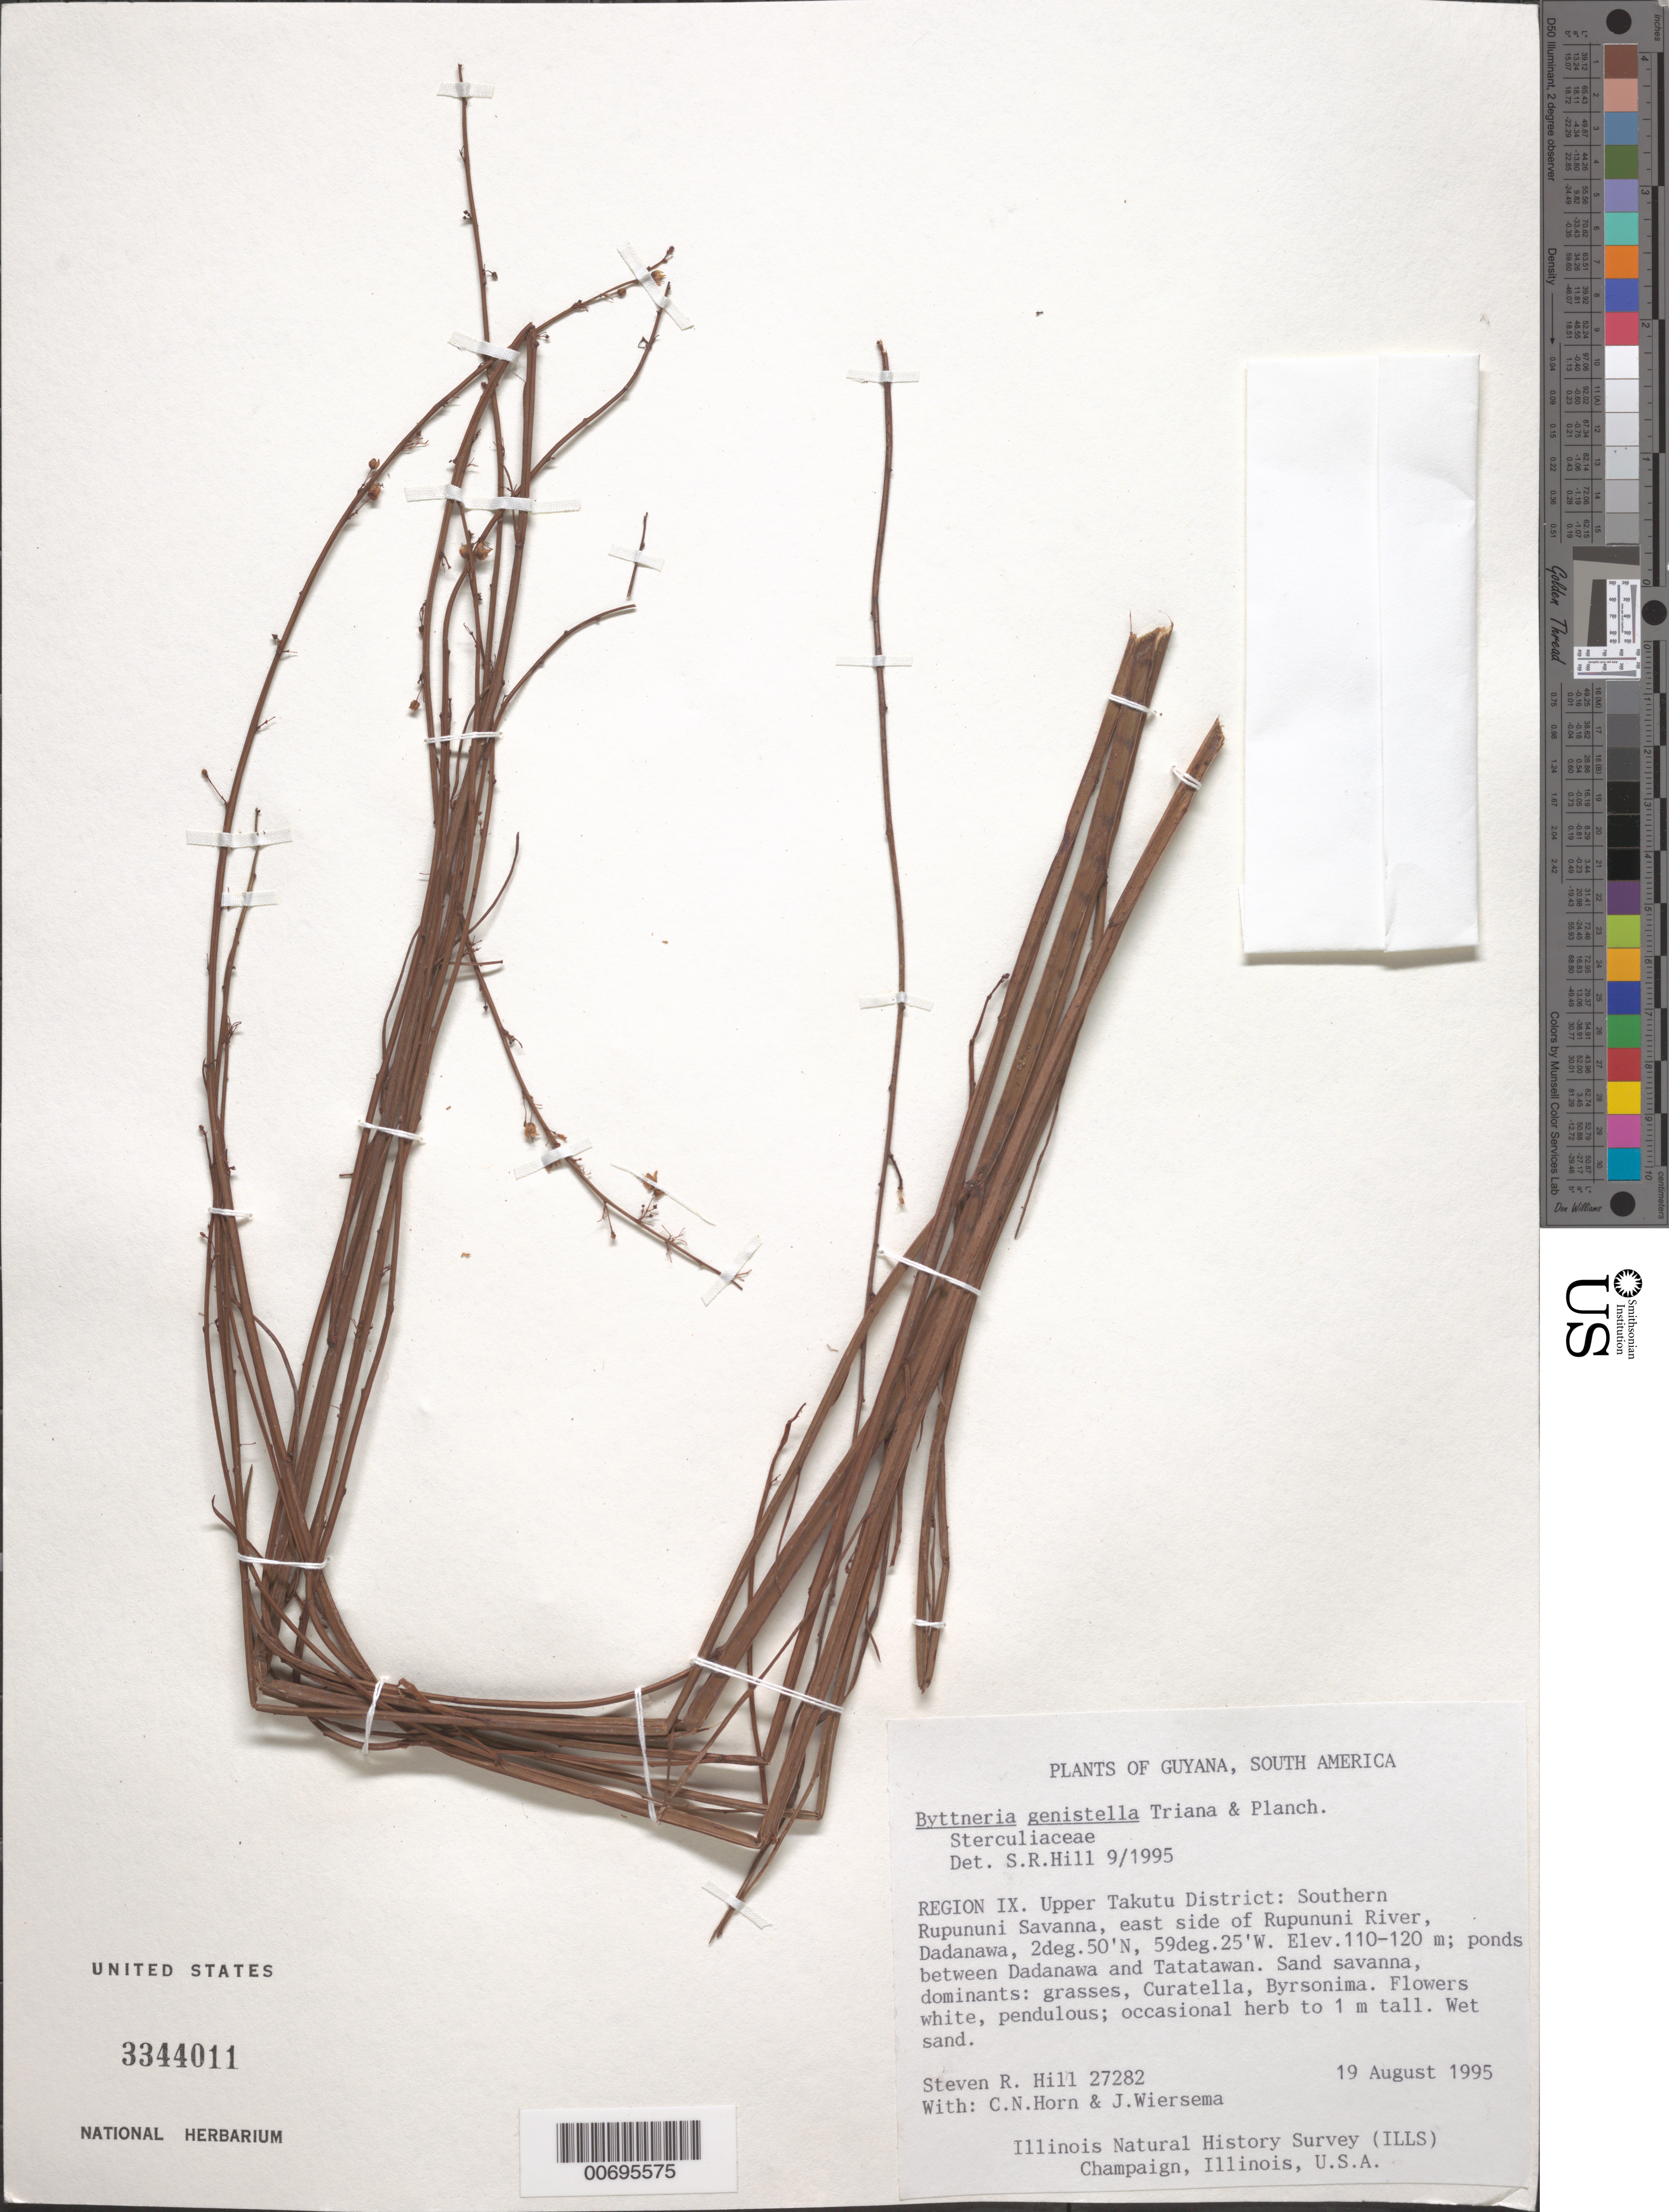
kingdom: Plantae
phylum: Tracheophyta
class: Magnoliopsida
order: Malvales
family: Malvaceae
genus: Byttneria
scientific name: Byttneria genistella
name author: Triana & Planch.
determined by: Hill, Steven R.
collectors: S. R. Hill, C. N. Horn & J. H. Wiersema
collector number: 27282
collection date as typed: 19-Aug-95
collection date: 1995-08-19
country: Guyana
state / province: U. Takutu-U. Essequibo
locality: Dadanawa, southern Rupununi Savanna, E side of Rupununi R.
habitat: Sand savanna,(wet) dominant: grasses, Curatella, Byrsonima.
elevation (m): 110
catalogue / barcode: US 3344011